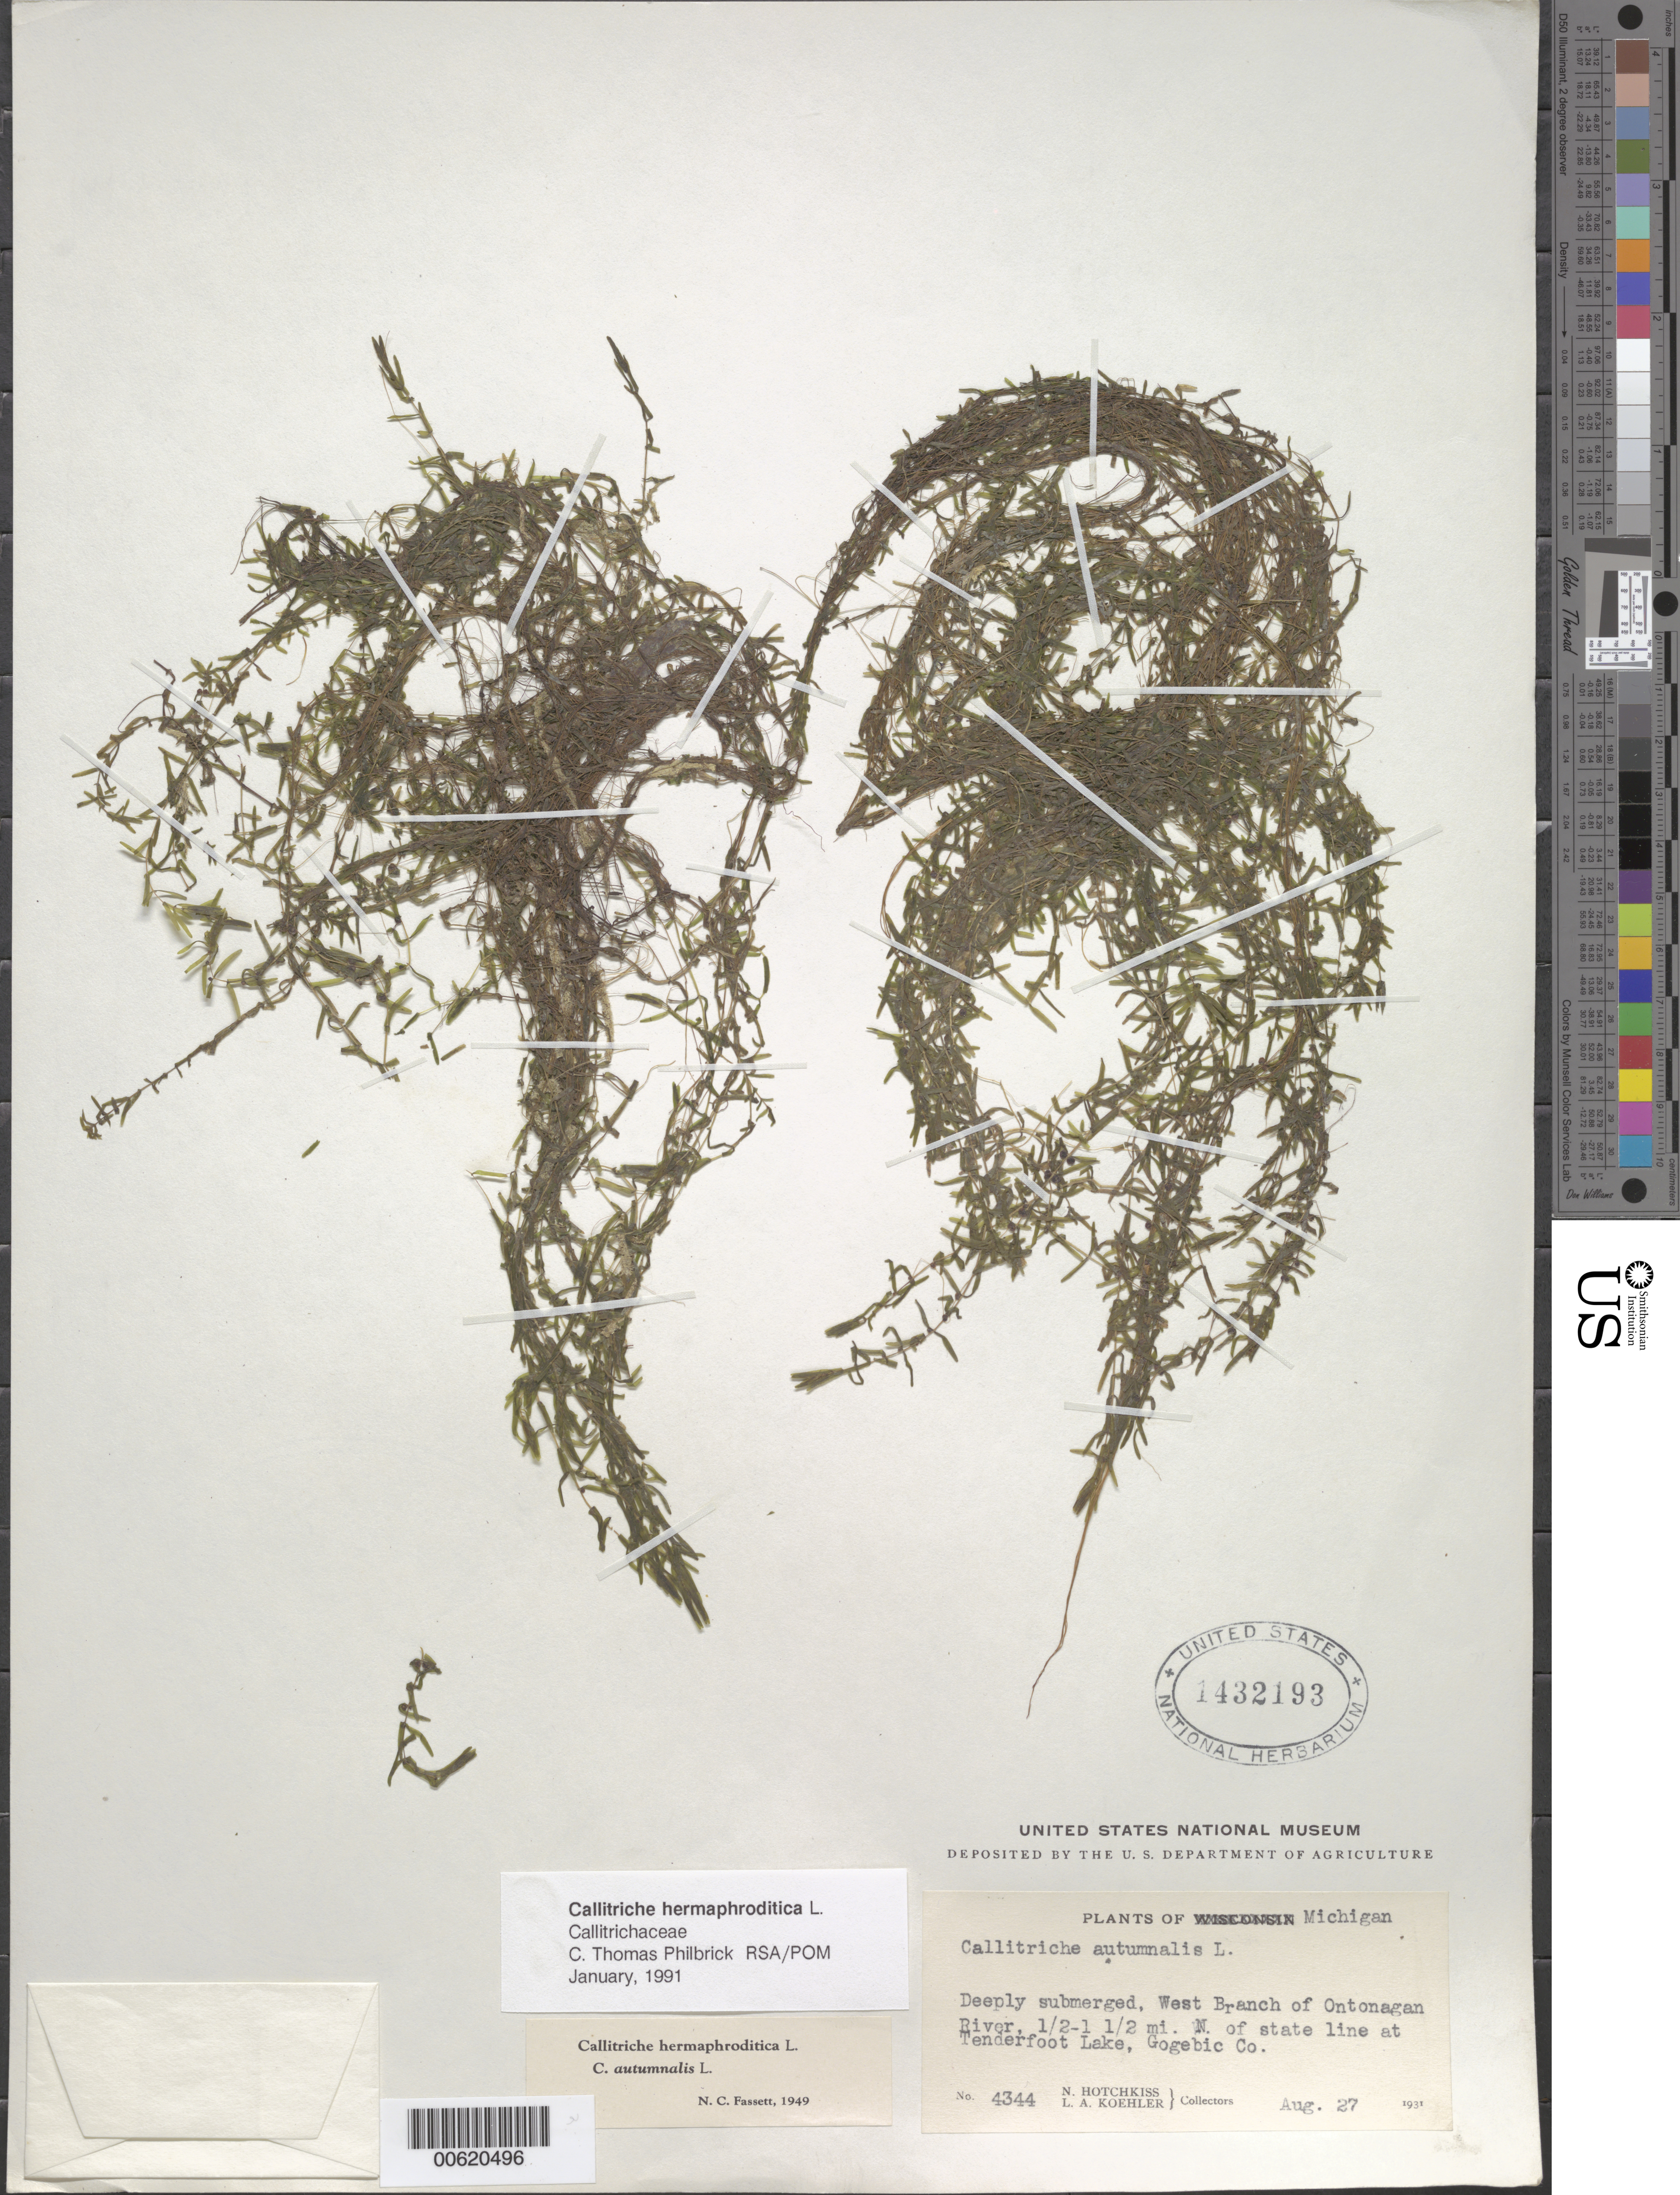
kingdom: Plantae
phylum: Tracheophyta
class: Magnoliopsida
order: Lamiales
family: Plantaginaceae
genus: Callitriche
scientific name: Callitriche hermaphroditica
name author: L.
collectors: N. Hotchkiss & L. Koehler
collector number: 4344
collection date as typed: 27 Aug 1931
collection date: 1931-08-27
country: United States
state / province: Michigan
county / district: Gogebic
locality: West branch of Ontonagan River, north of stateline at Tenderfoot Lake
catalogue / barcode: US 1432193